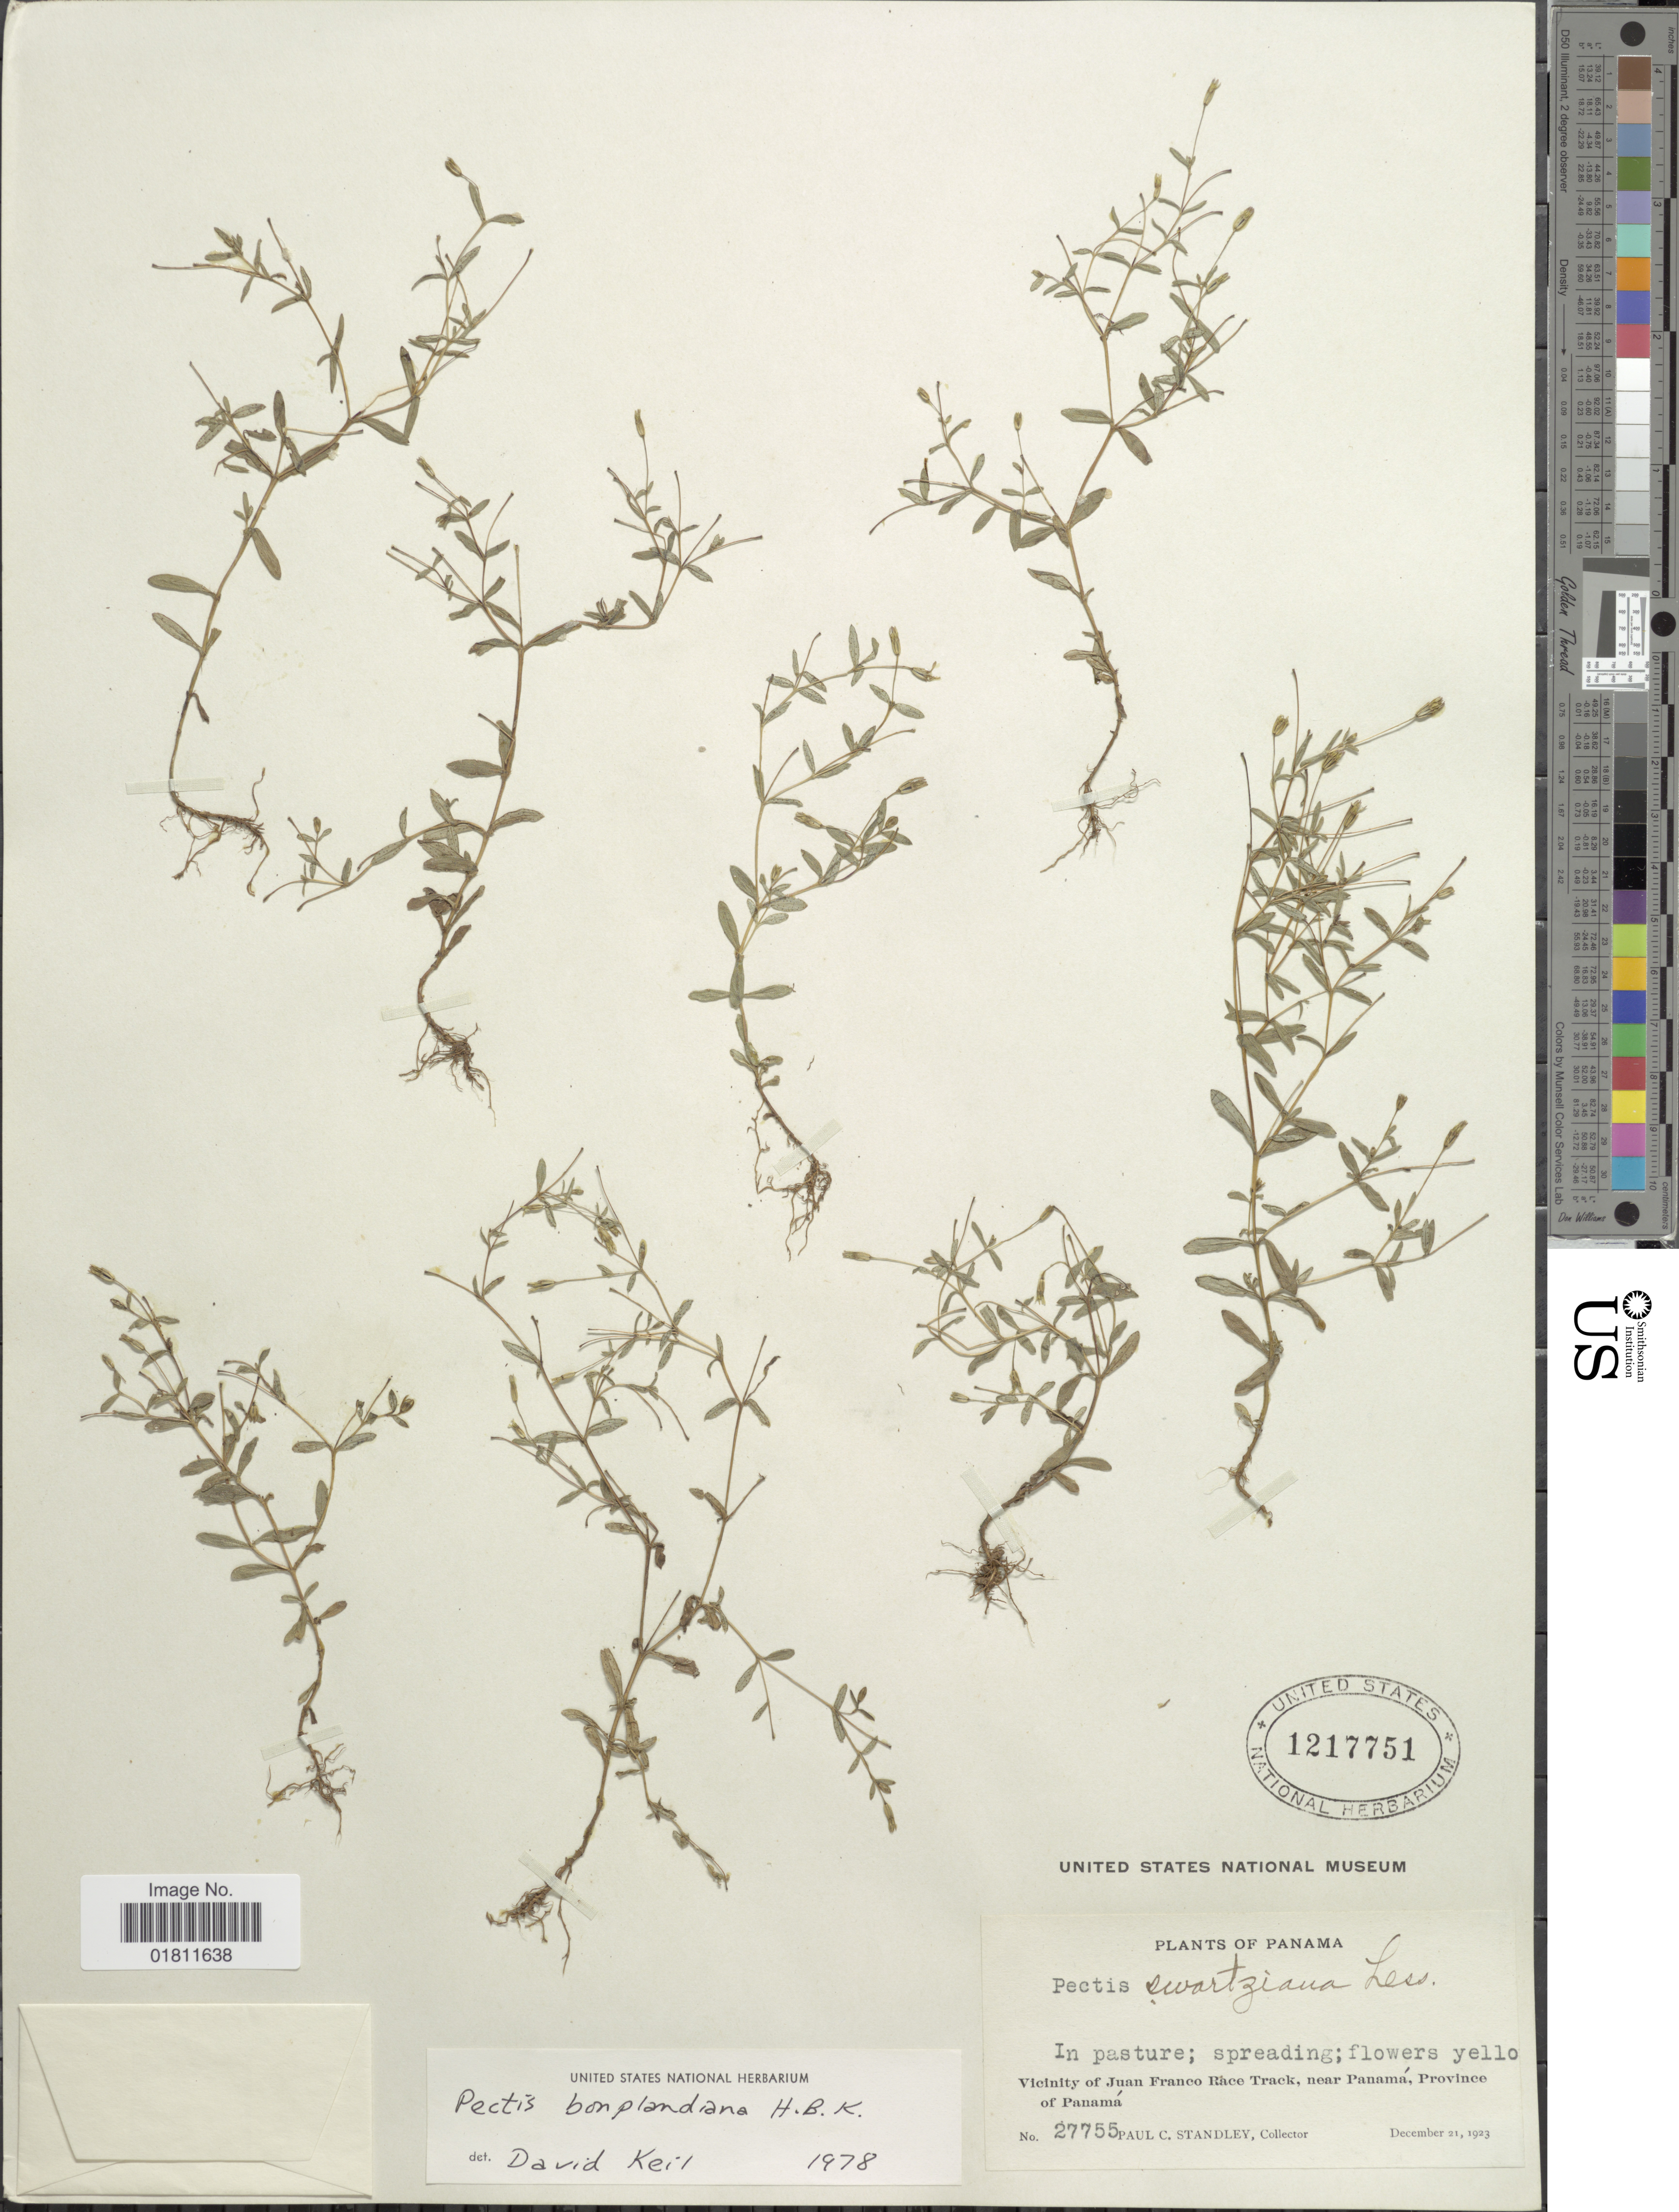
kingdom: Plantae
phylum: Tracheophyta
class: Magnoliopsida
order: Asterales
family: Asteraceae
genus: Pectis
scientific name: Pectis bonplandiana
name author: Kunth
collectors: P. C. Standley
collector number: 27755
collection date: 1923-12-21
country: Panama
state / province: Panamá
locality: In pasture, Vicinity of Juan Franco Race Track, near Panama, Province of Panama.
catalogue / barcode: US 1217751